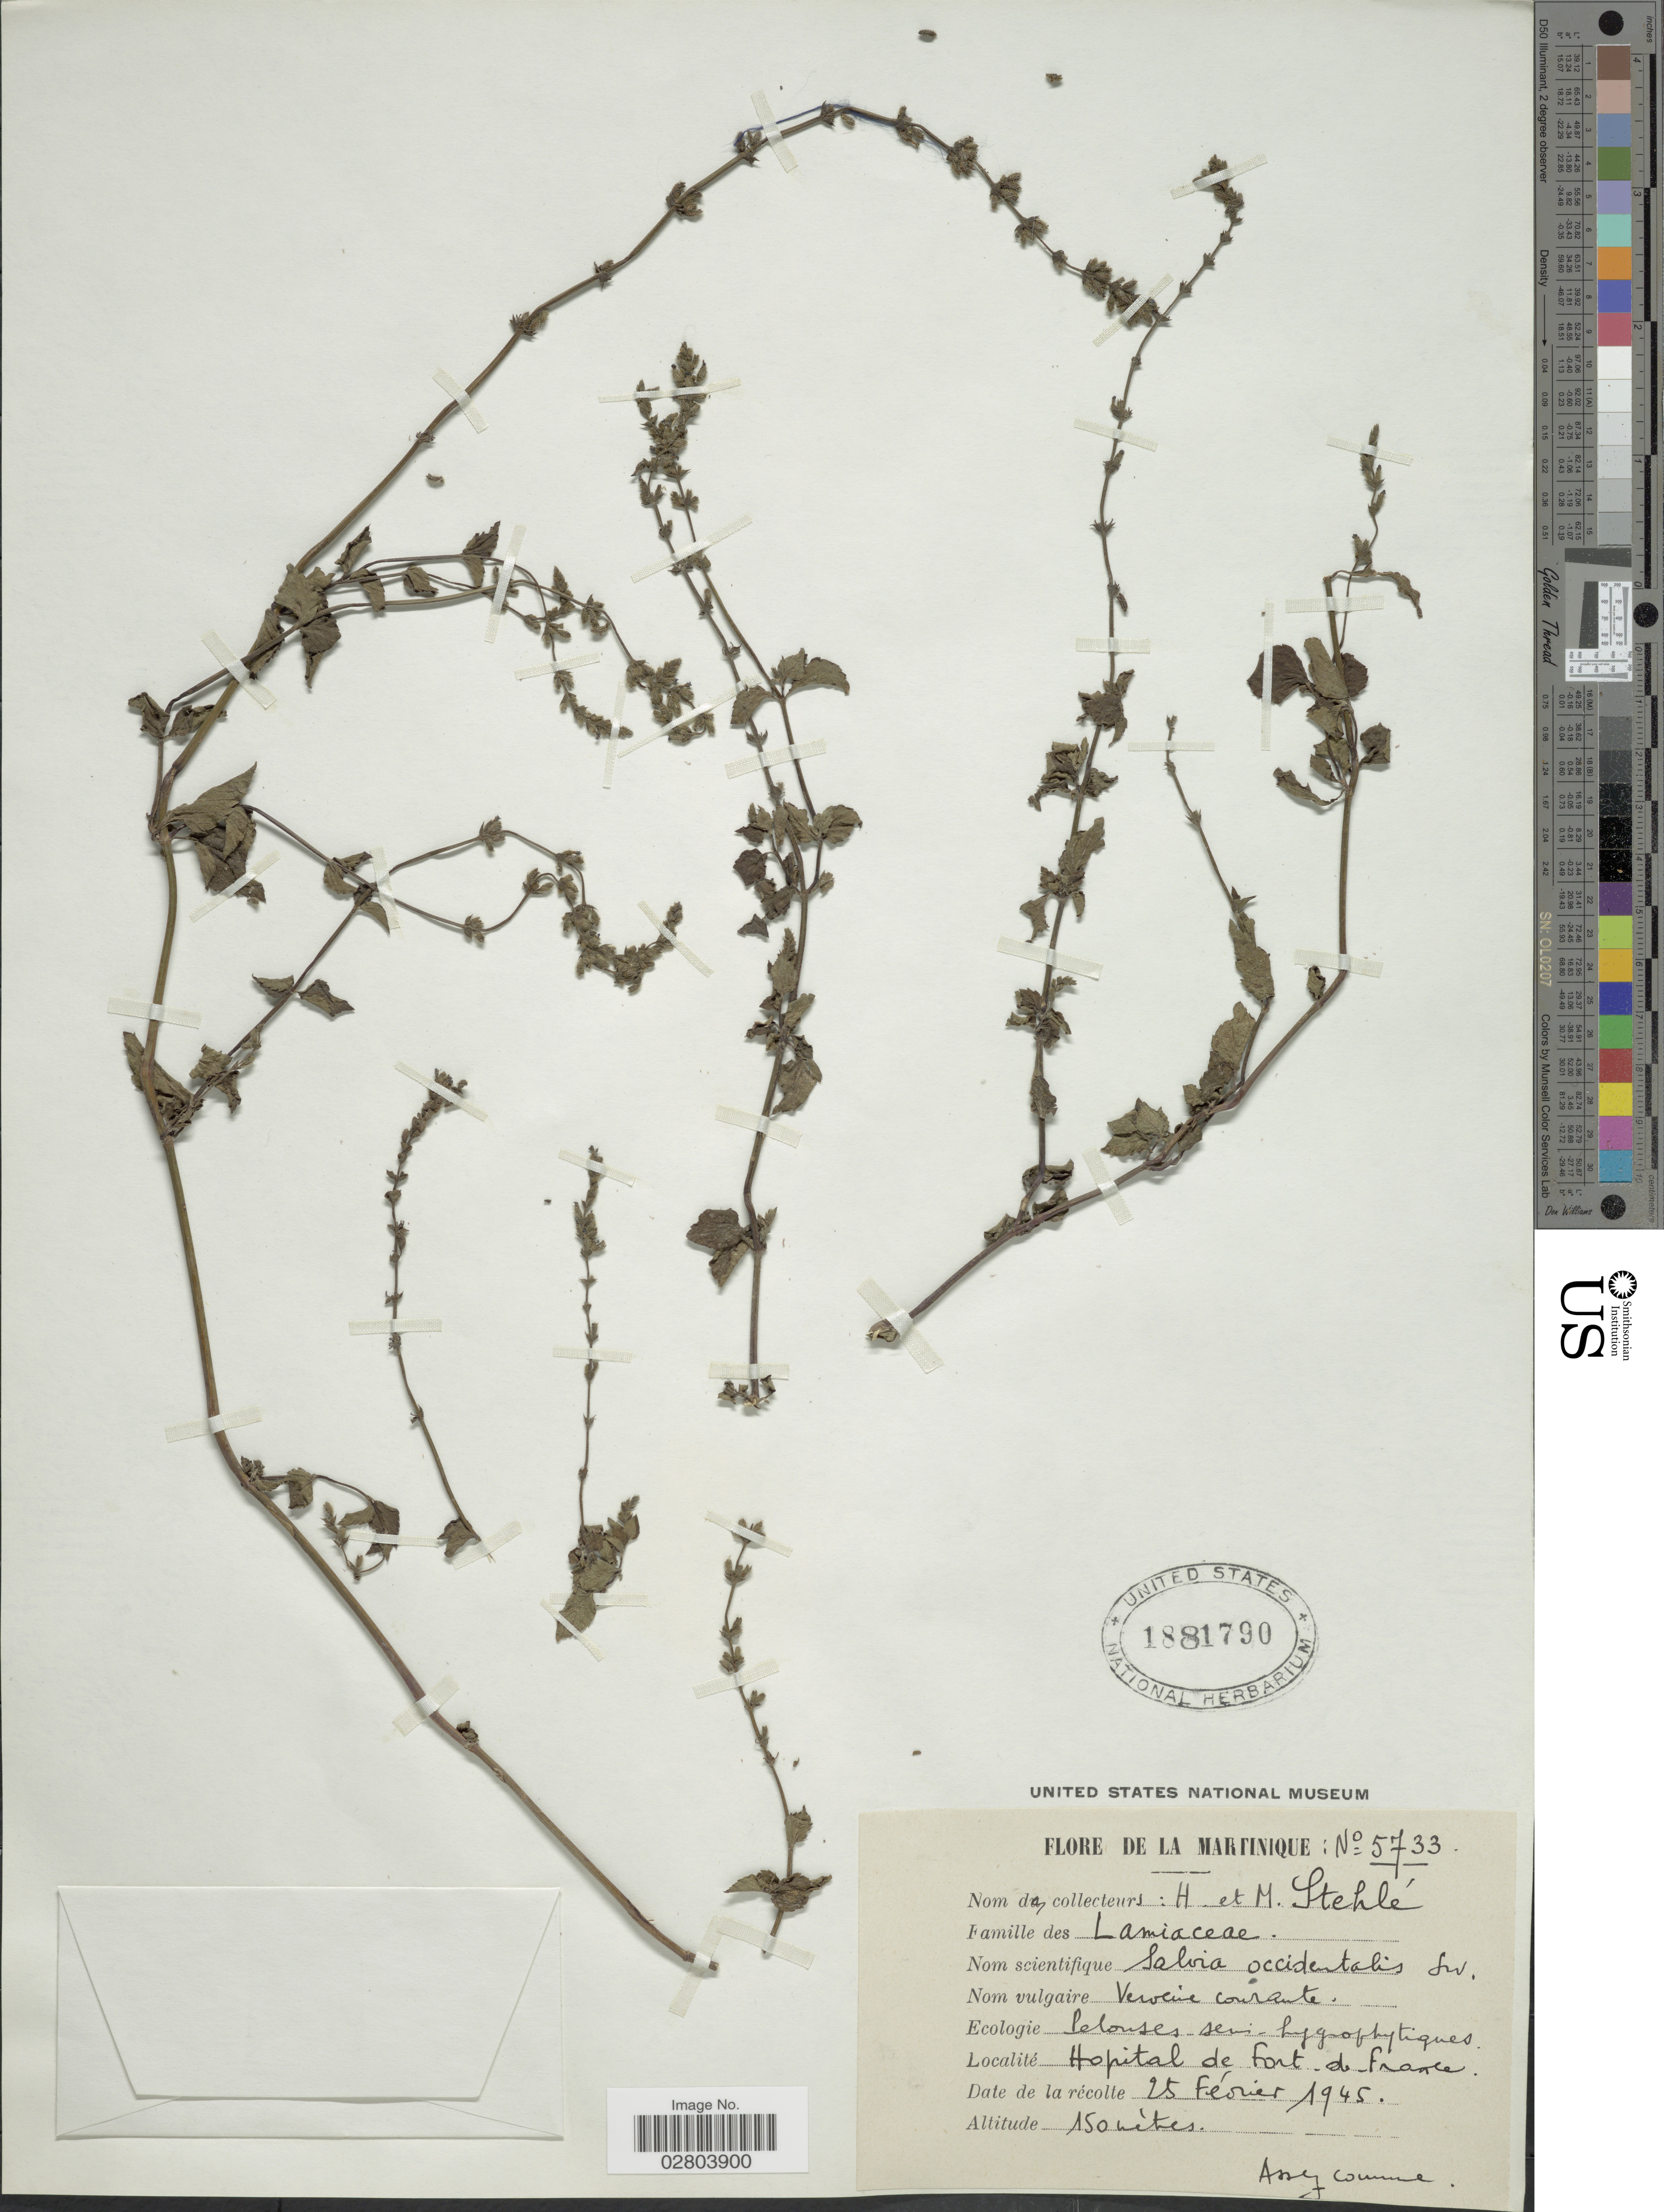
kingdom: Plantae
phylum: Tracheophyta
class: Magnoliopsida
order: Lamiales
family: Lamiaceae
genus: Salvia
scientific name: Salvia occidentalis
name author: Sw.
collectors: H. Stehlé & M. Stehlé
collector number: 5733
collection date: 1945-02-25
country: Martinique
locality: Hospital de Fort de France.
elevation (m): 150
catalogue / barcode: US 1881790